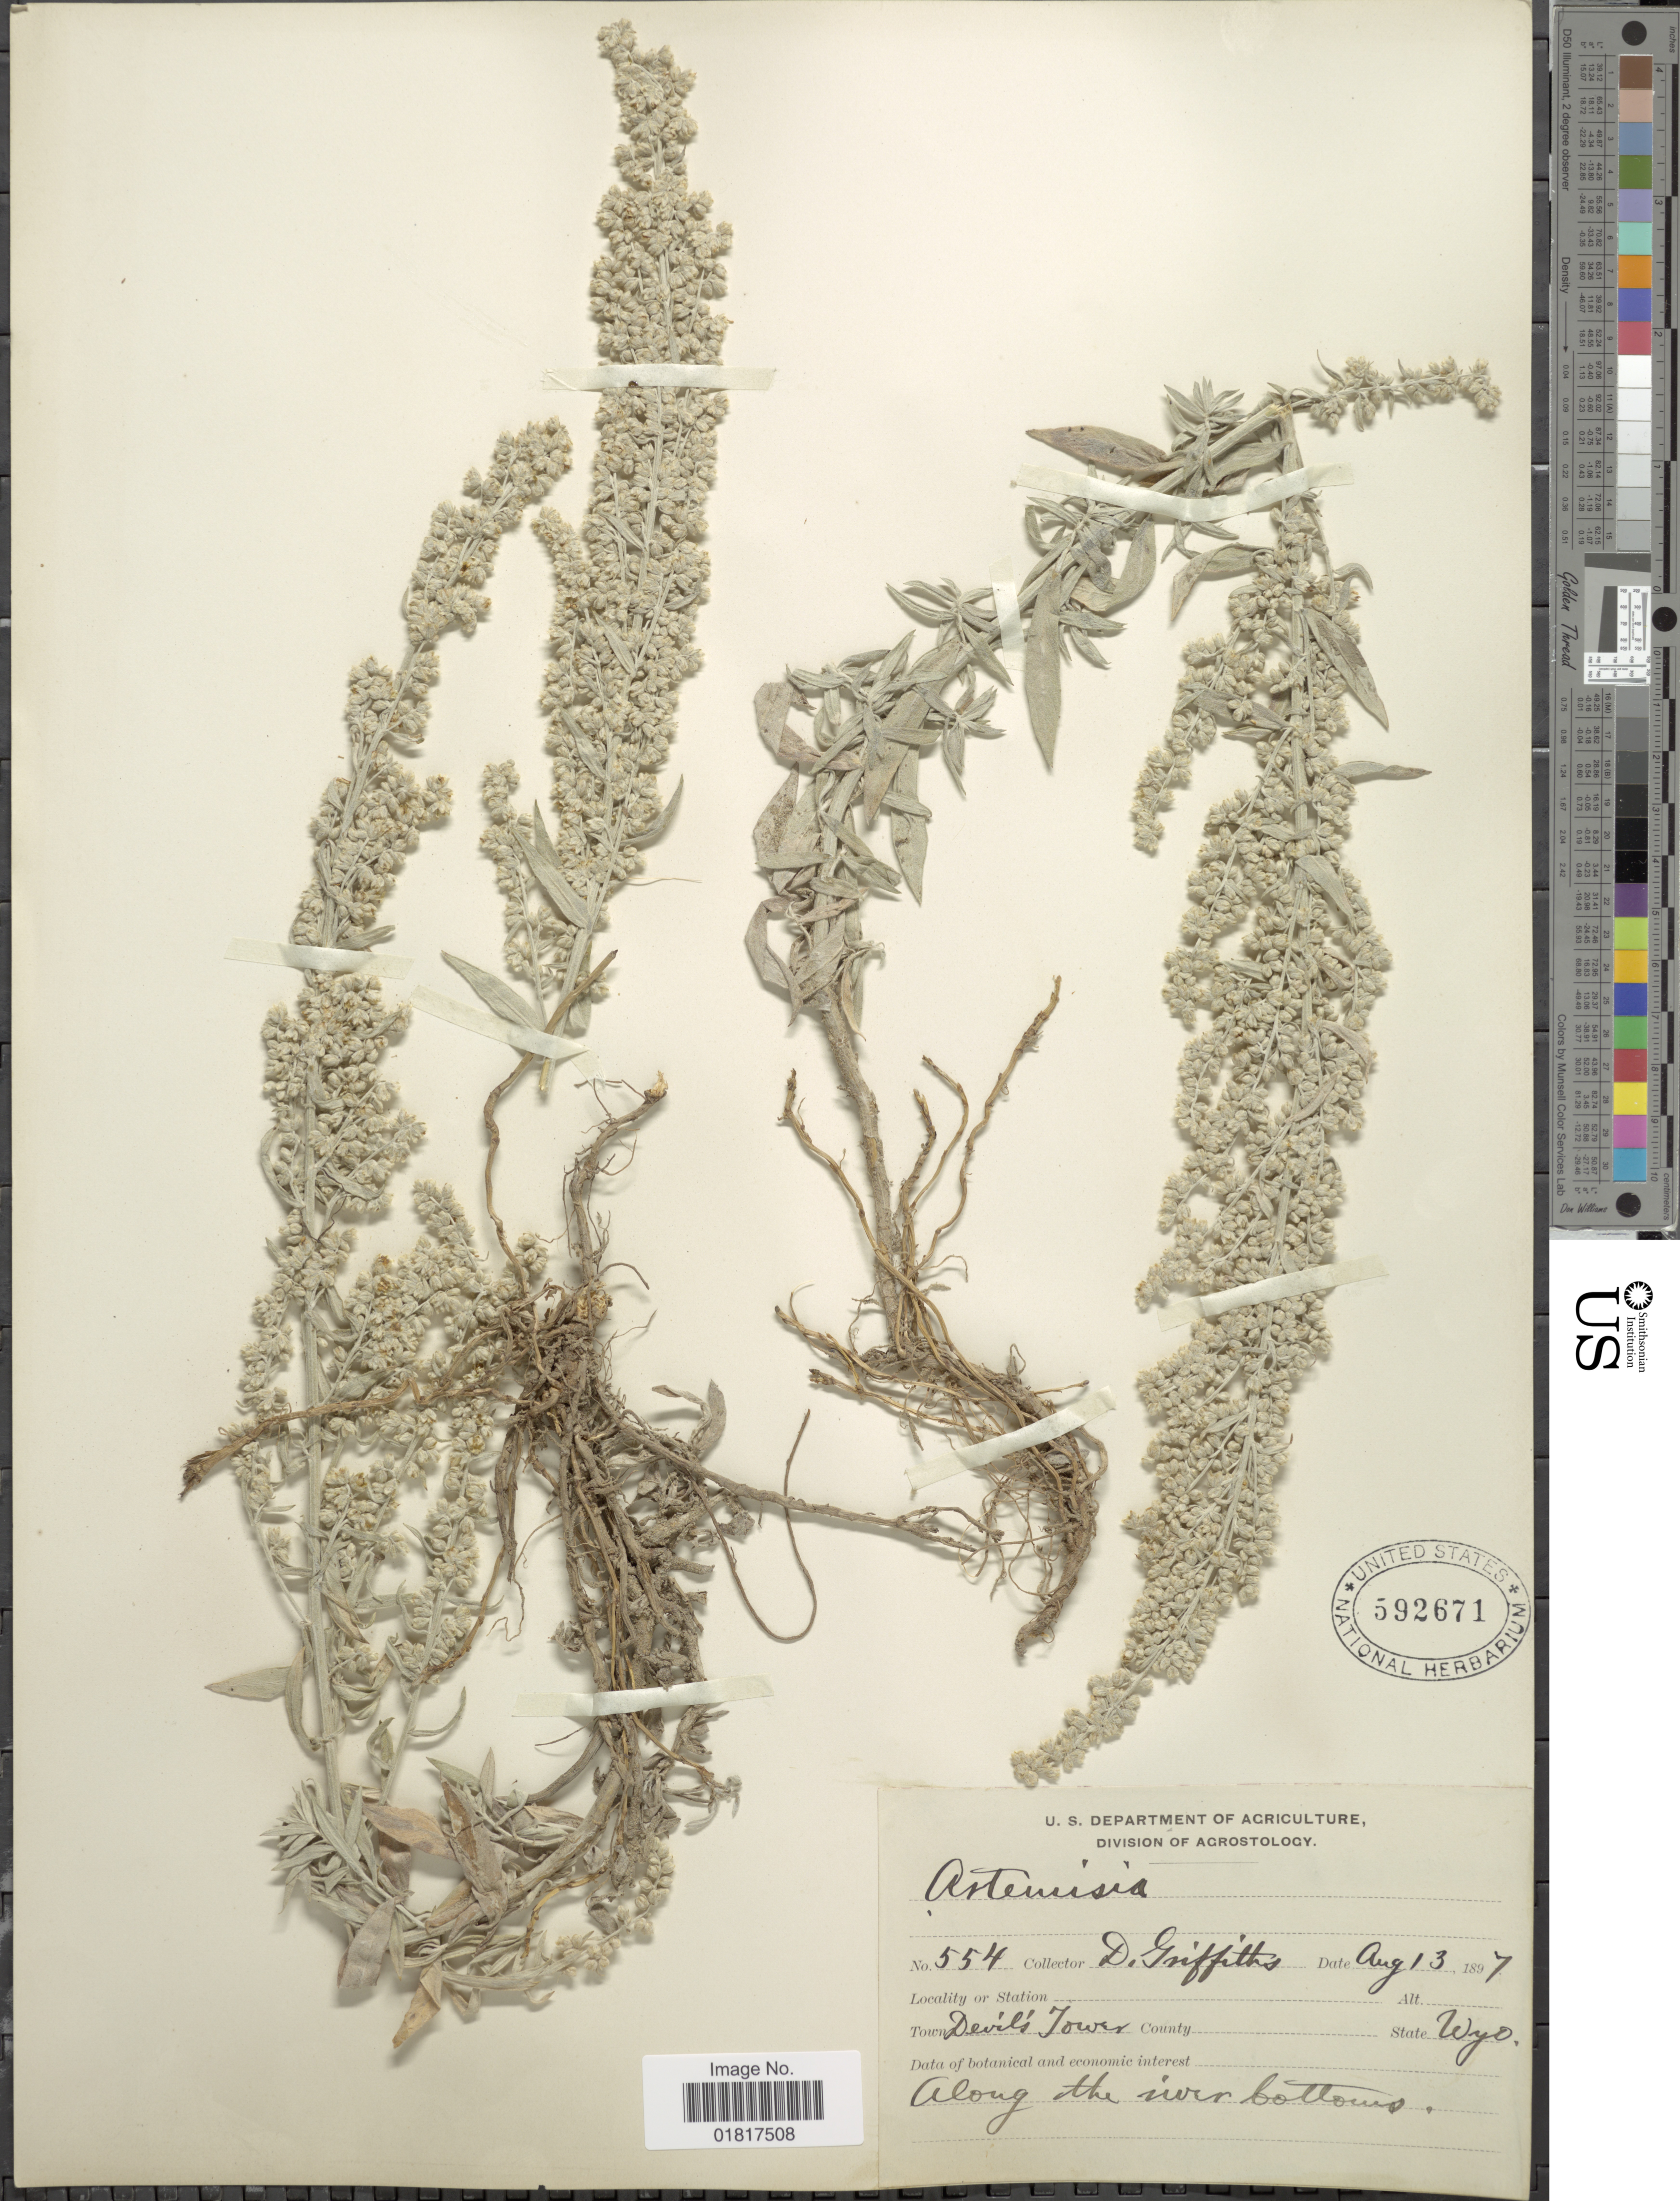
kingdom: Plantae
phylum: Tracheophyta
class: Magnoliopsida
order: Asterales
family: Asteraceae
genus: Artemisia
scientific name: Artemisia sp.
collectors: D. Griffiths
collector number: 554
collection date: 1897-08-13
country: United States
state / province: Wyoming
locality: Devil's Tower, Along the river bottoms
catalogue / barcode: US 592671